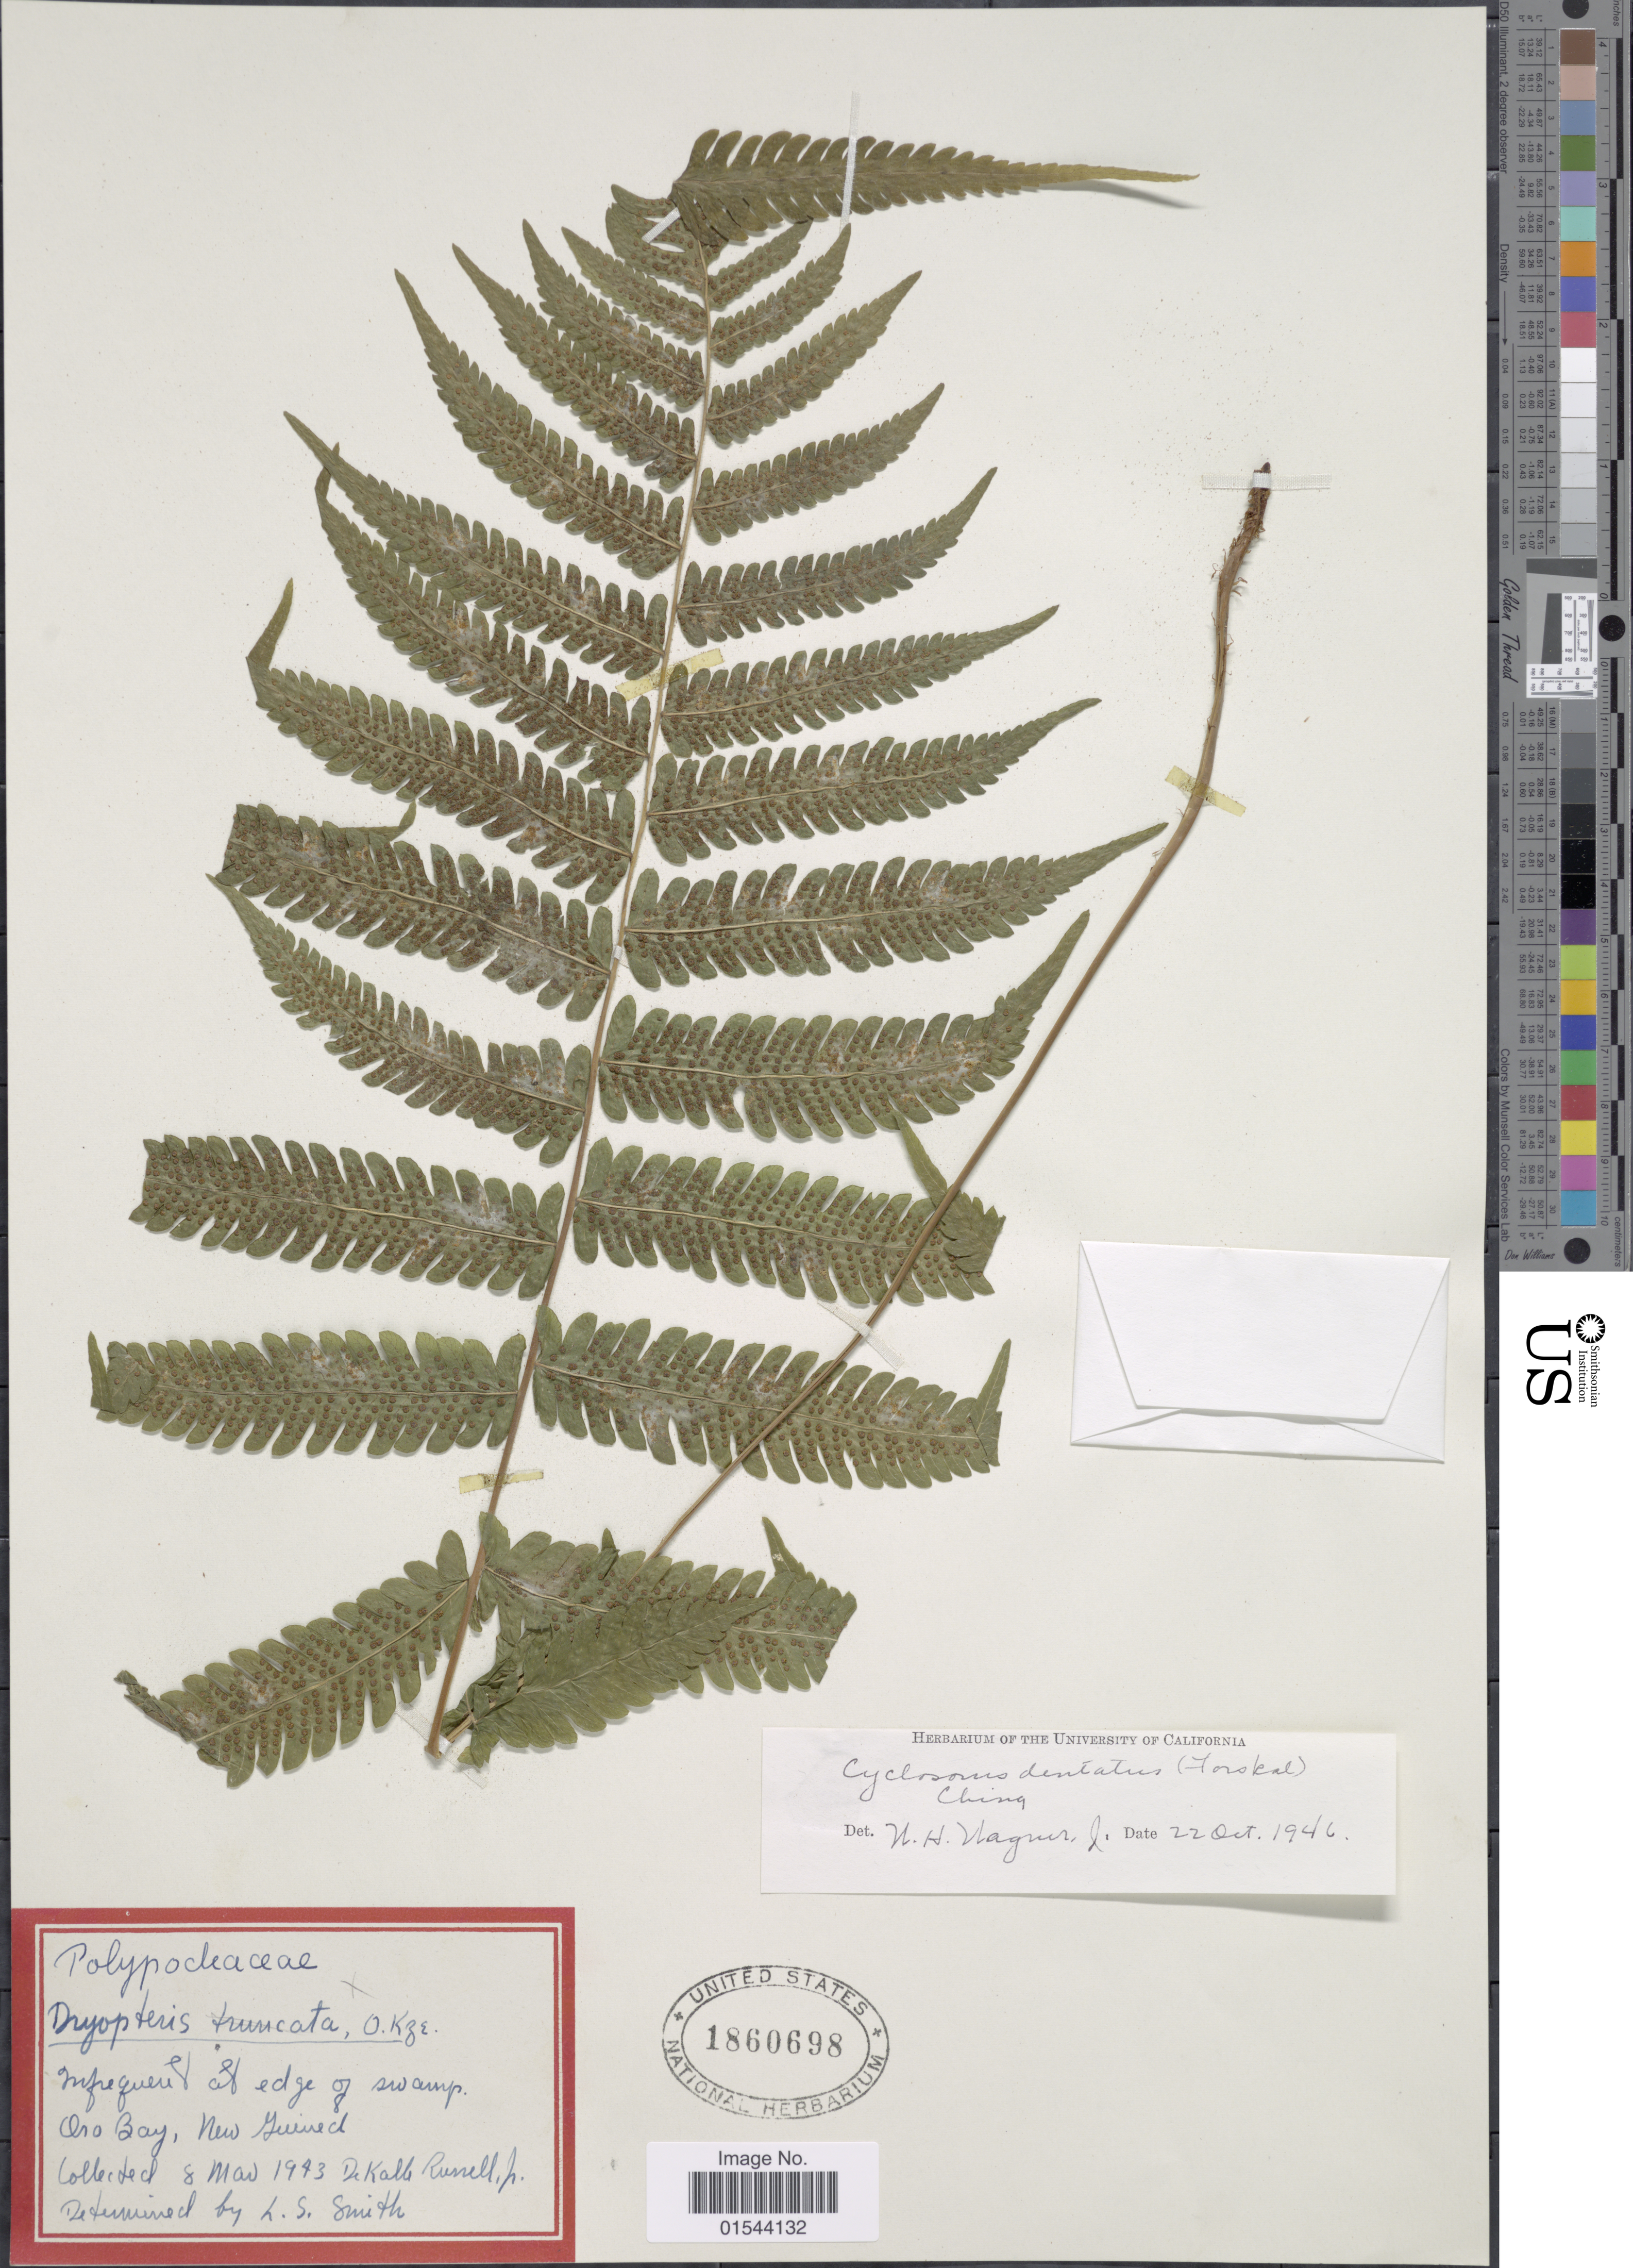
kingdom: Plantae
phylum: Tracheophyta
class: Polypodiopsida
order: Polypodiales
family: Thelypteridaceae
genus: Christella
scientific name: Christella dentata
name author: (Forssk.) Brownsey & Jermy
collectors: D. K. Russell Jr.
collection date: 1943-03-08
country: Papua New Guinea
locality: Infrequent at edge of swamp. Oro Bay, New Guinea [interpreted]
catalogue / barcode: US 1860698